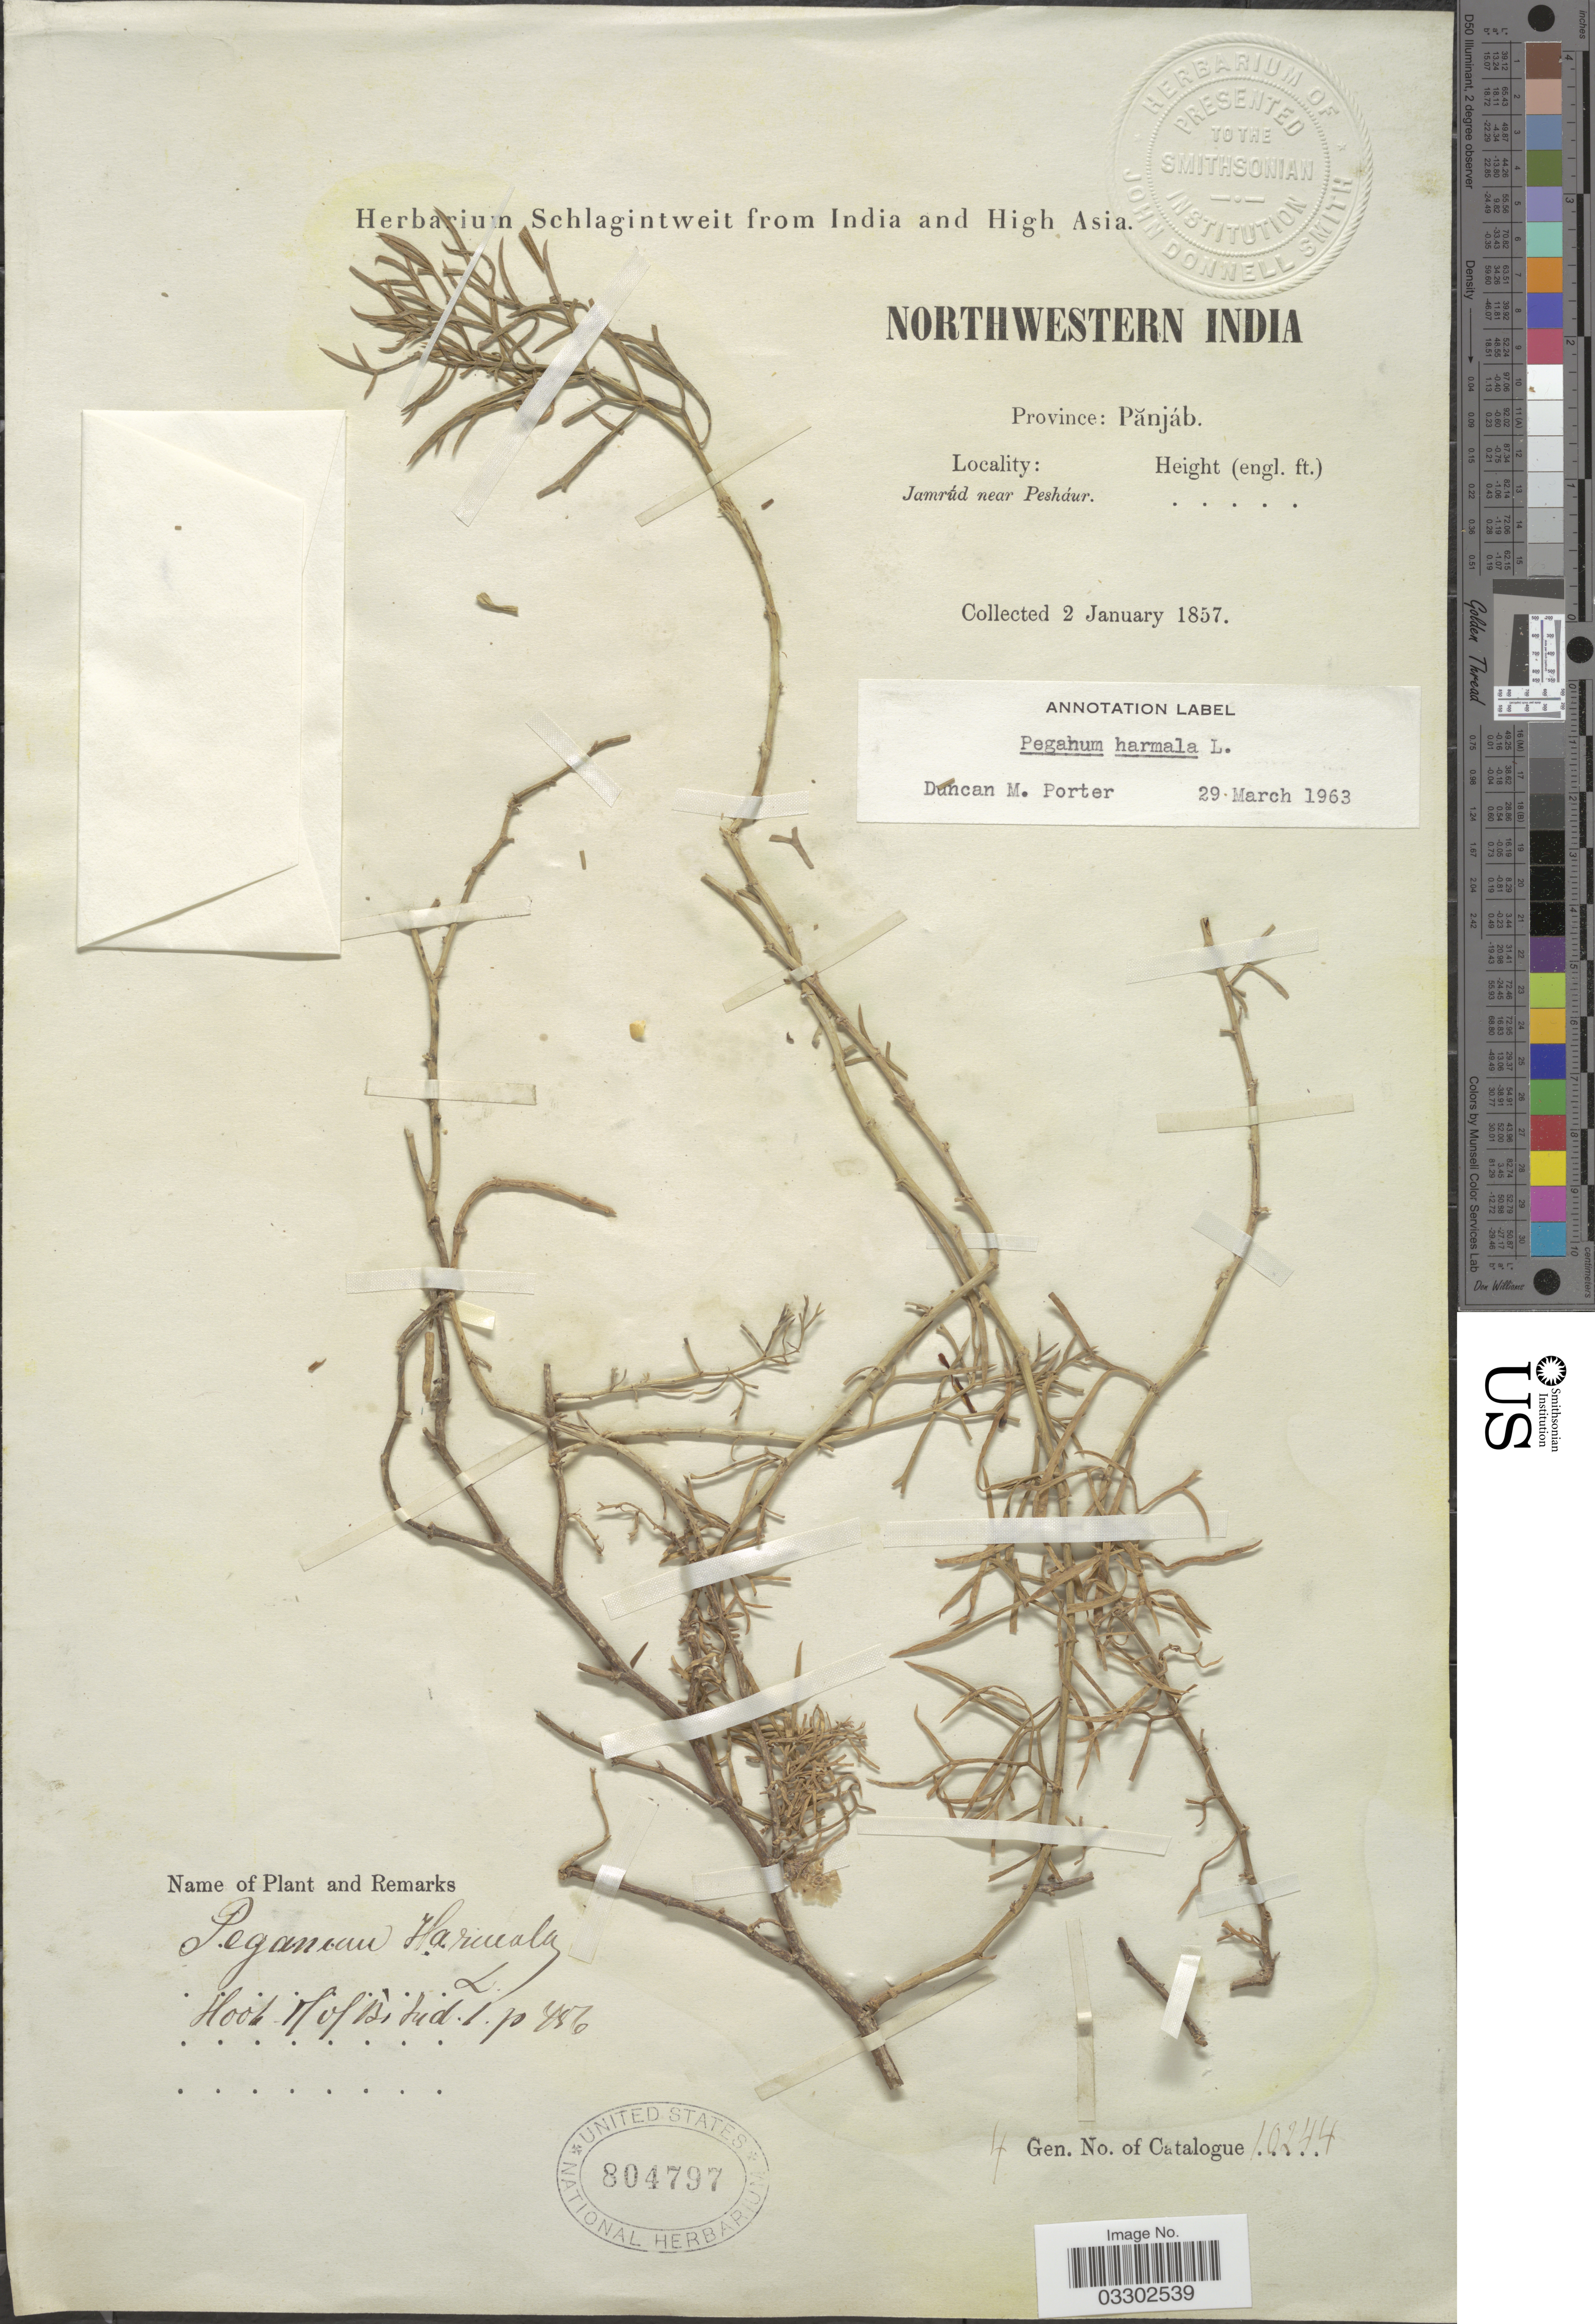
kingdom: Plantae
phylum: Tracheophyta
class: Magnoliopsida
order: Sapindales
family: Tetradiclidaceae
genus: Peganum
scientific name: Peganum harmala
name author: L.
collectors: ex herb. Schlagintweit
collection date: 1857-01-02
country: India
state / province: Punjab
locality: Northwestern India. Province: Pănjáb. Jamrǘd near Pesháur.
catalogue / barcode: US 804797